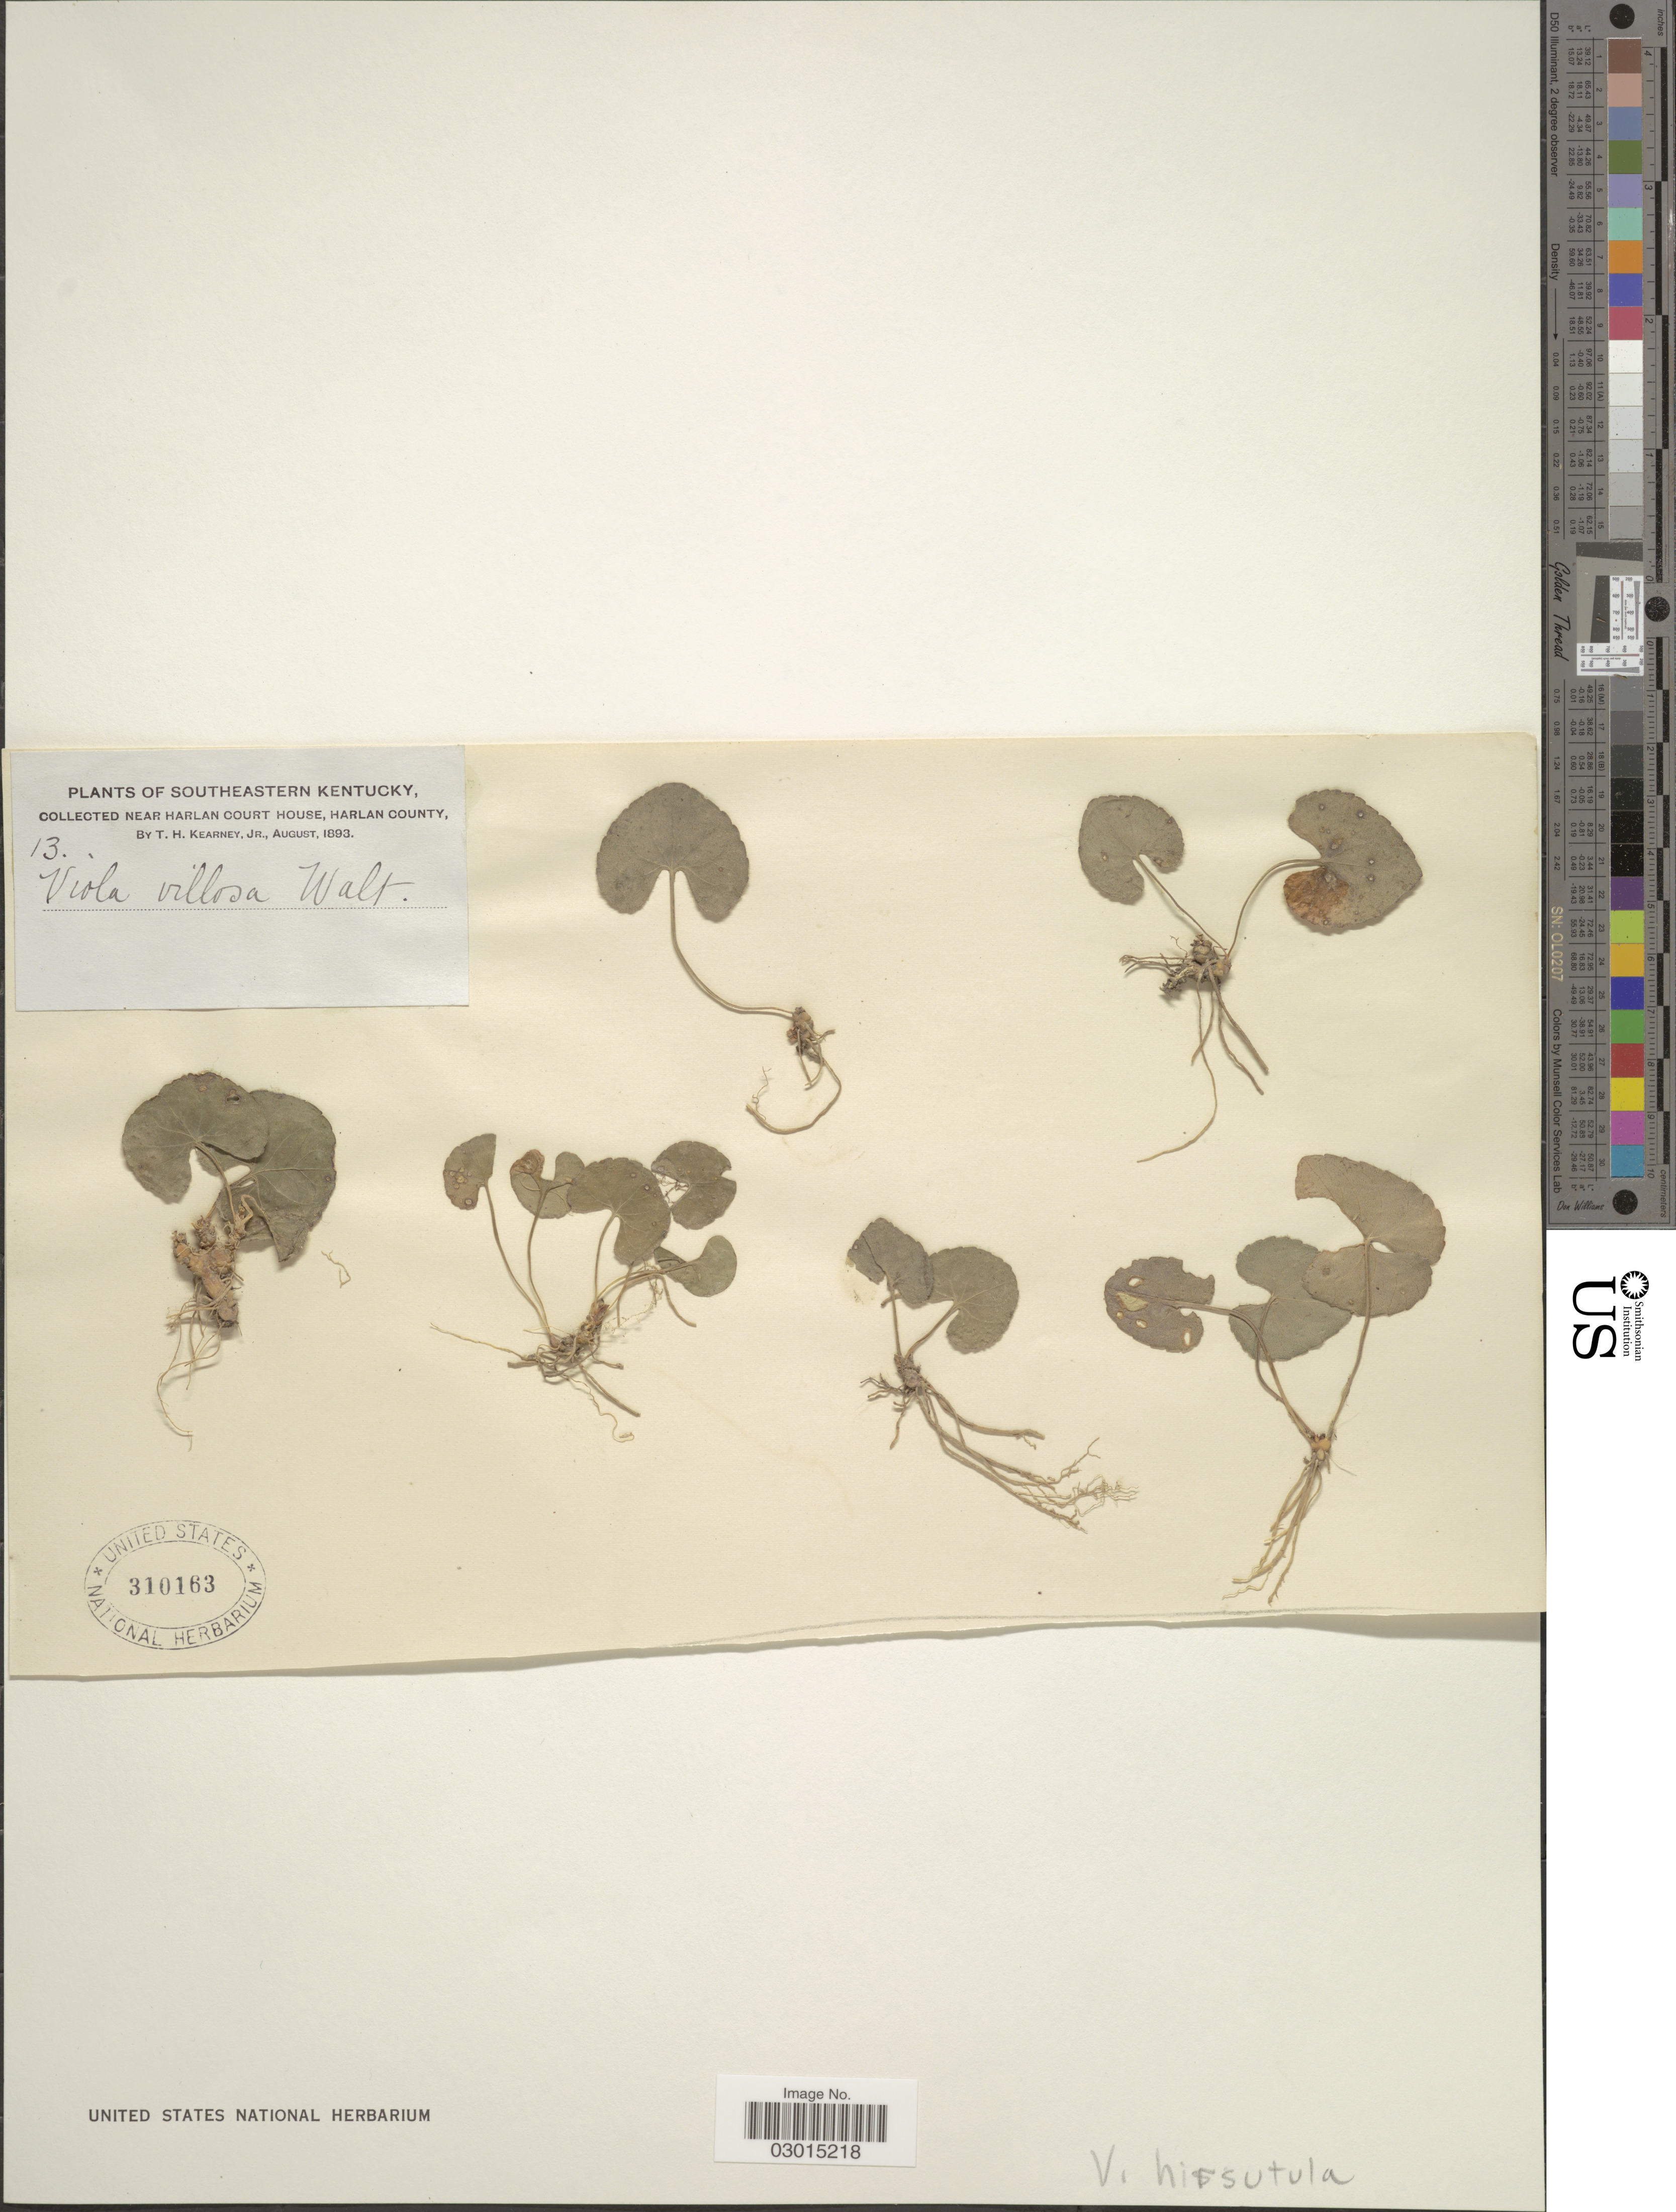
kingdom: Plantae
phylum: Tracheophyta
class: Magnoliopsida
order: Malpighiales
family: Violaceae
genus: Viola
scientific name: Viola hirsutula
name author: Brainerd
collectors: T. H. Kearney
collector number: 13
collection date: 1893-08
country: United States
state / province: Kentucky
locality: Southeastern Kentucky. Collected near Harlan Court House, Harlan County.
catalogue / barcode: US 310163